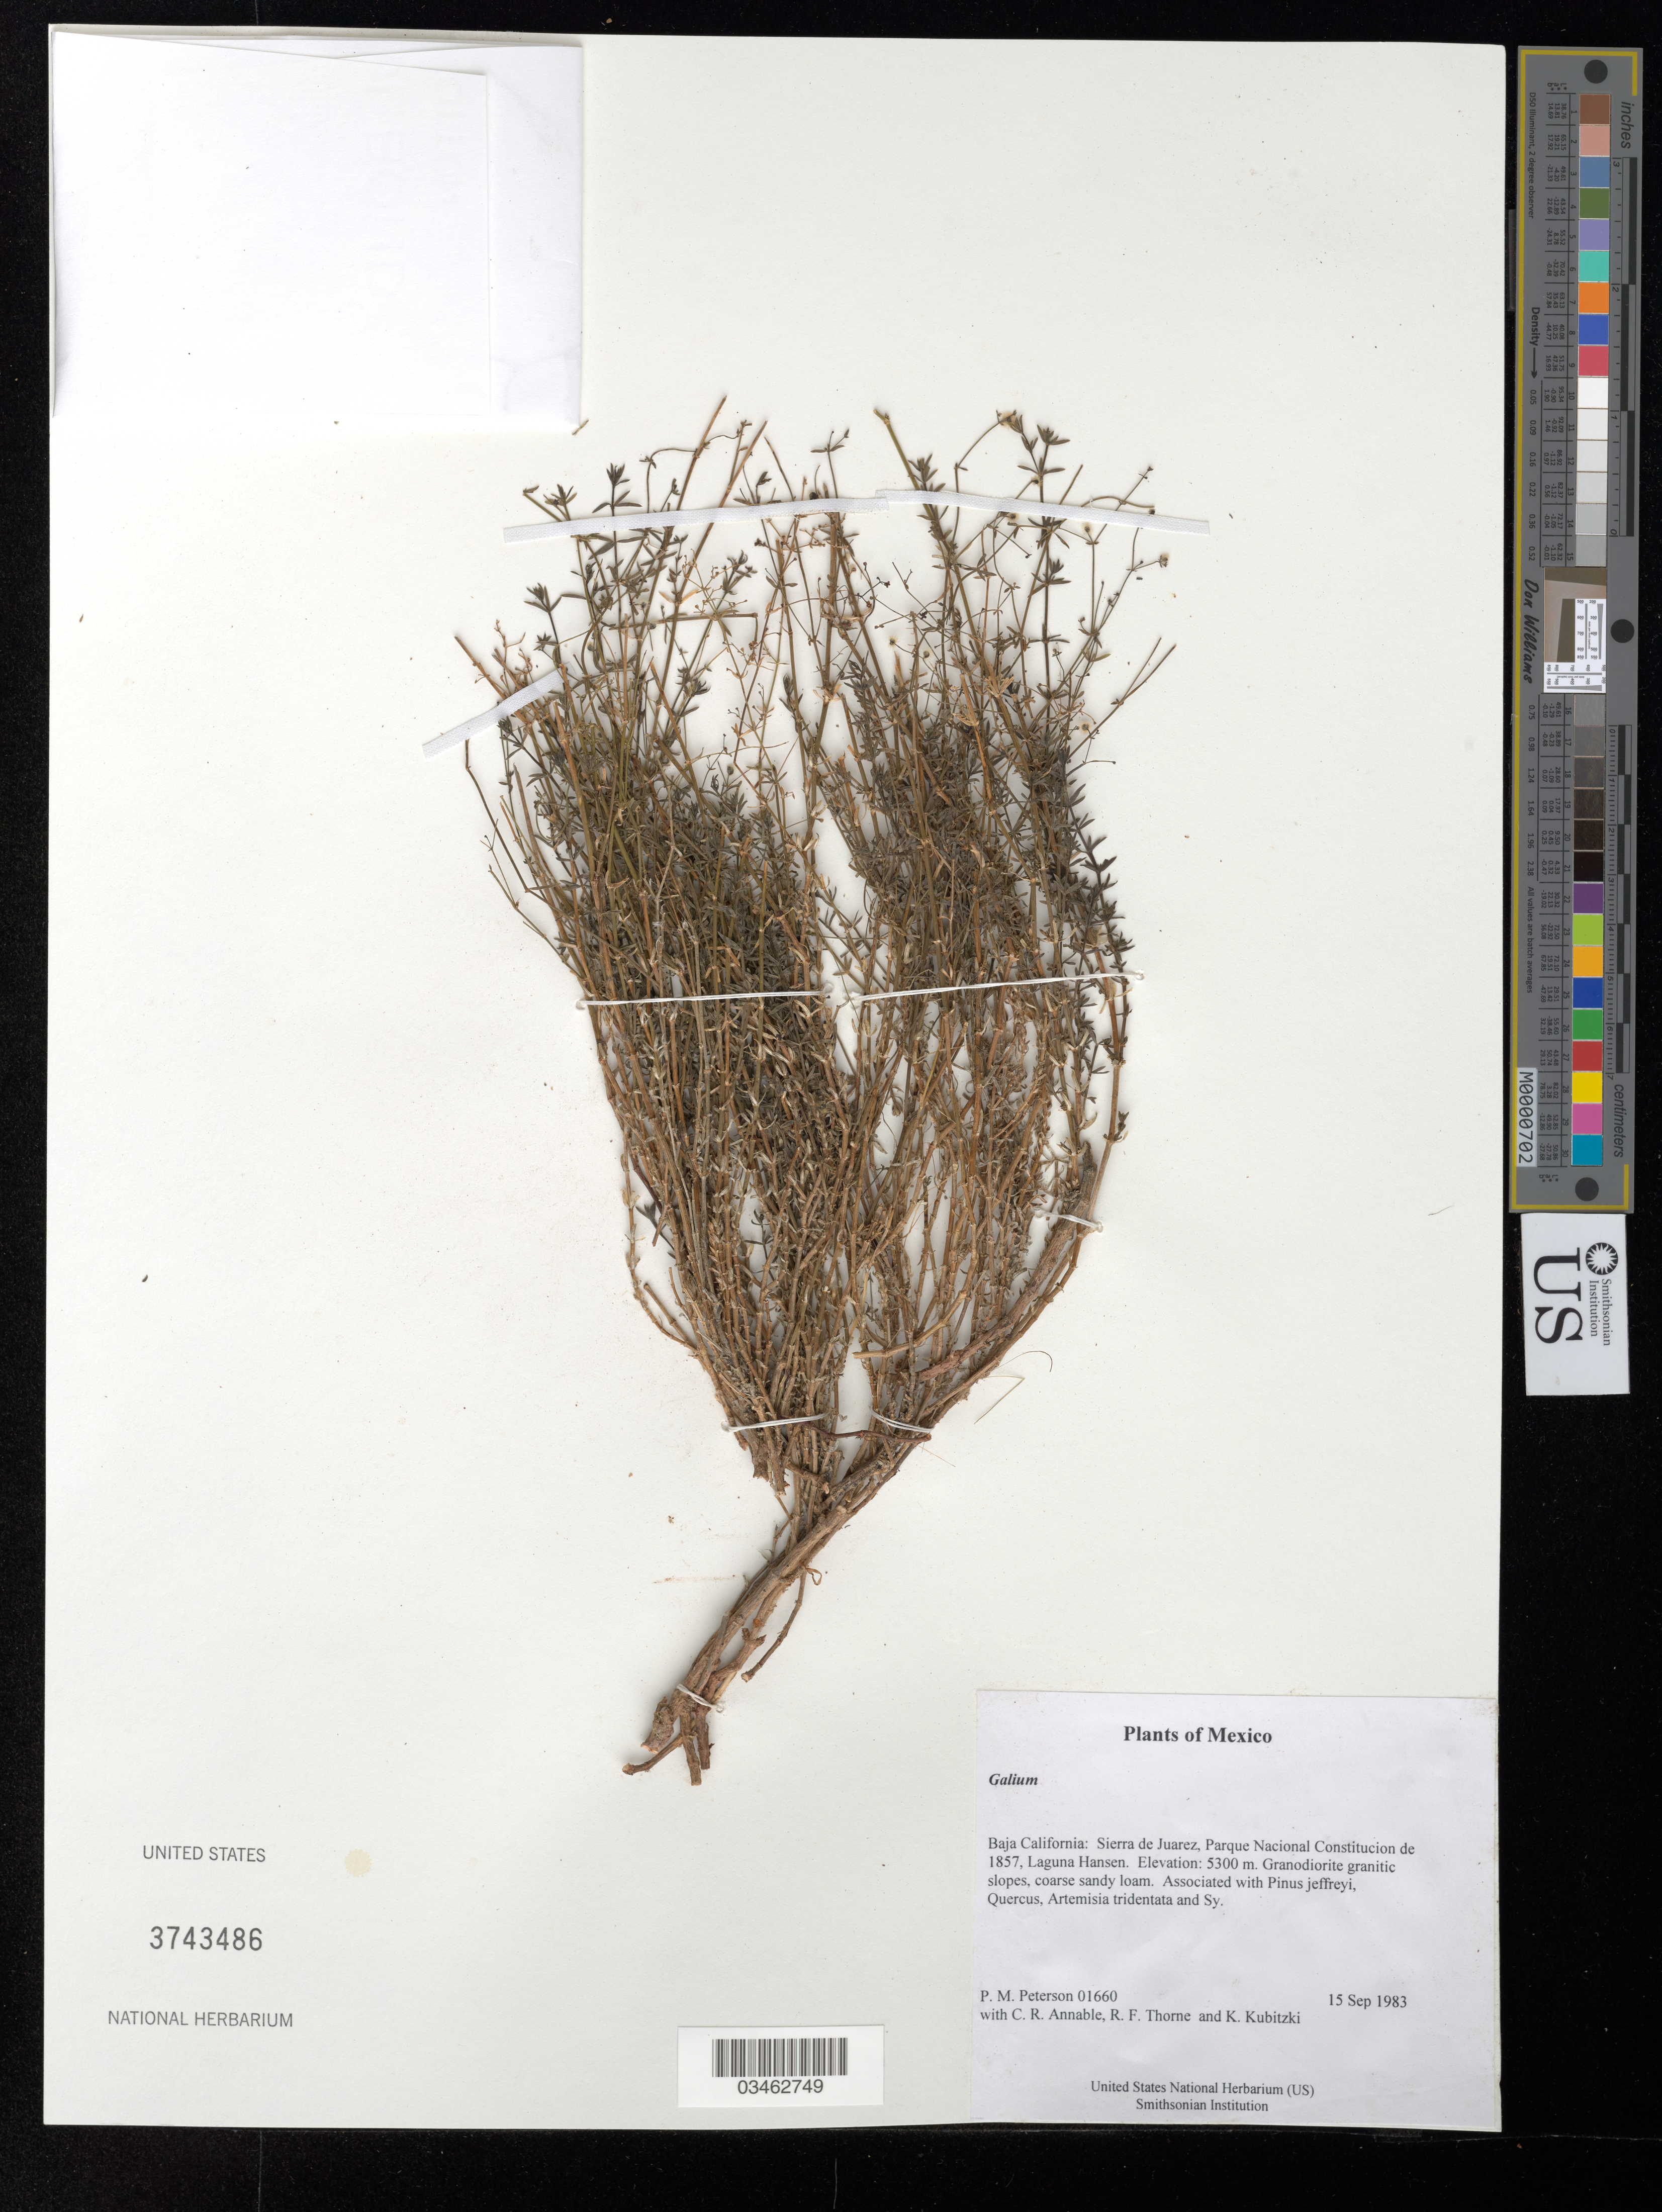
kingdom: Plantae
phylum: Tracheophyta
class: Magnoliopsida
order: Gentianales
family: Rubiaceae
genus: Galium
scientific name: Galium sp.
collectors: P. M. Peterson, C. R. Annable, R. F. Thorne & K. Kubitzki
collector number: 01660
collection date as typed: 15 Sep 1983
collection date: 1983-09-15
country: Mexico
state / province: Baja California Norte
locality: Sierra de Juarez, Parque Nacional Constitucion de 1857, Laguna Hansen.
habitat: Granodiorite granitic slopes, coarse sandy loam. Associated with Pinus jeffreyi, Quercus, Artemisia tridentata and Sy.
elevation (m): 5300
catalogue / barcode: US 3743486